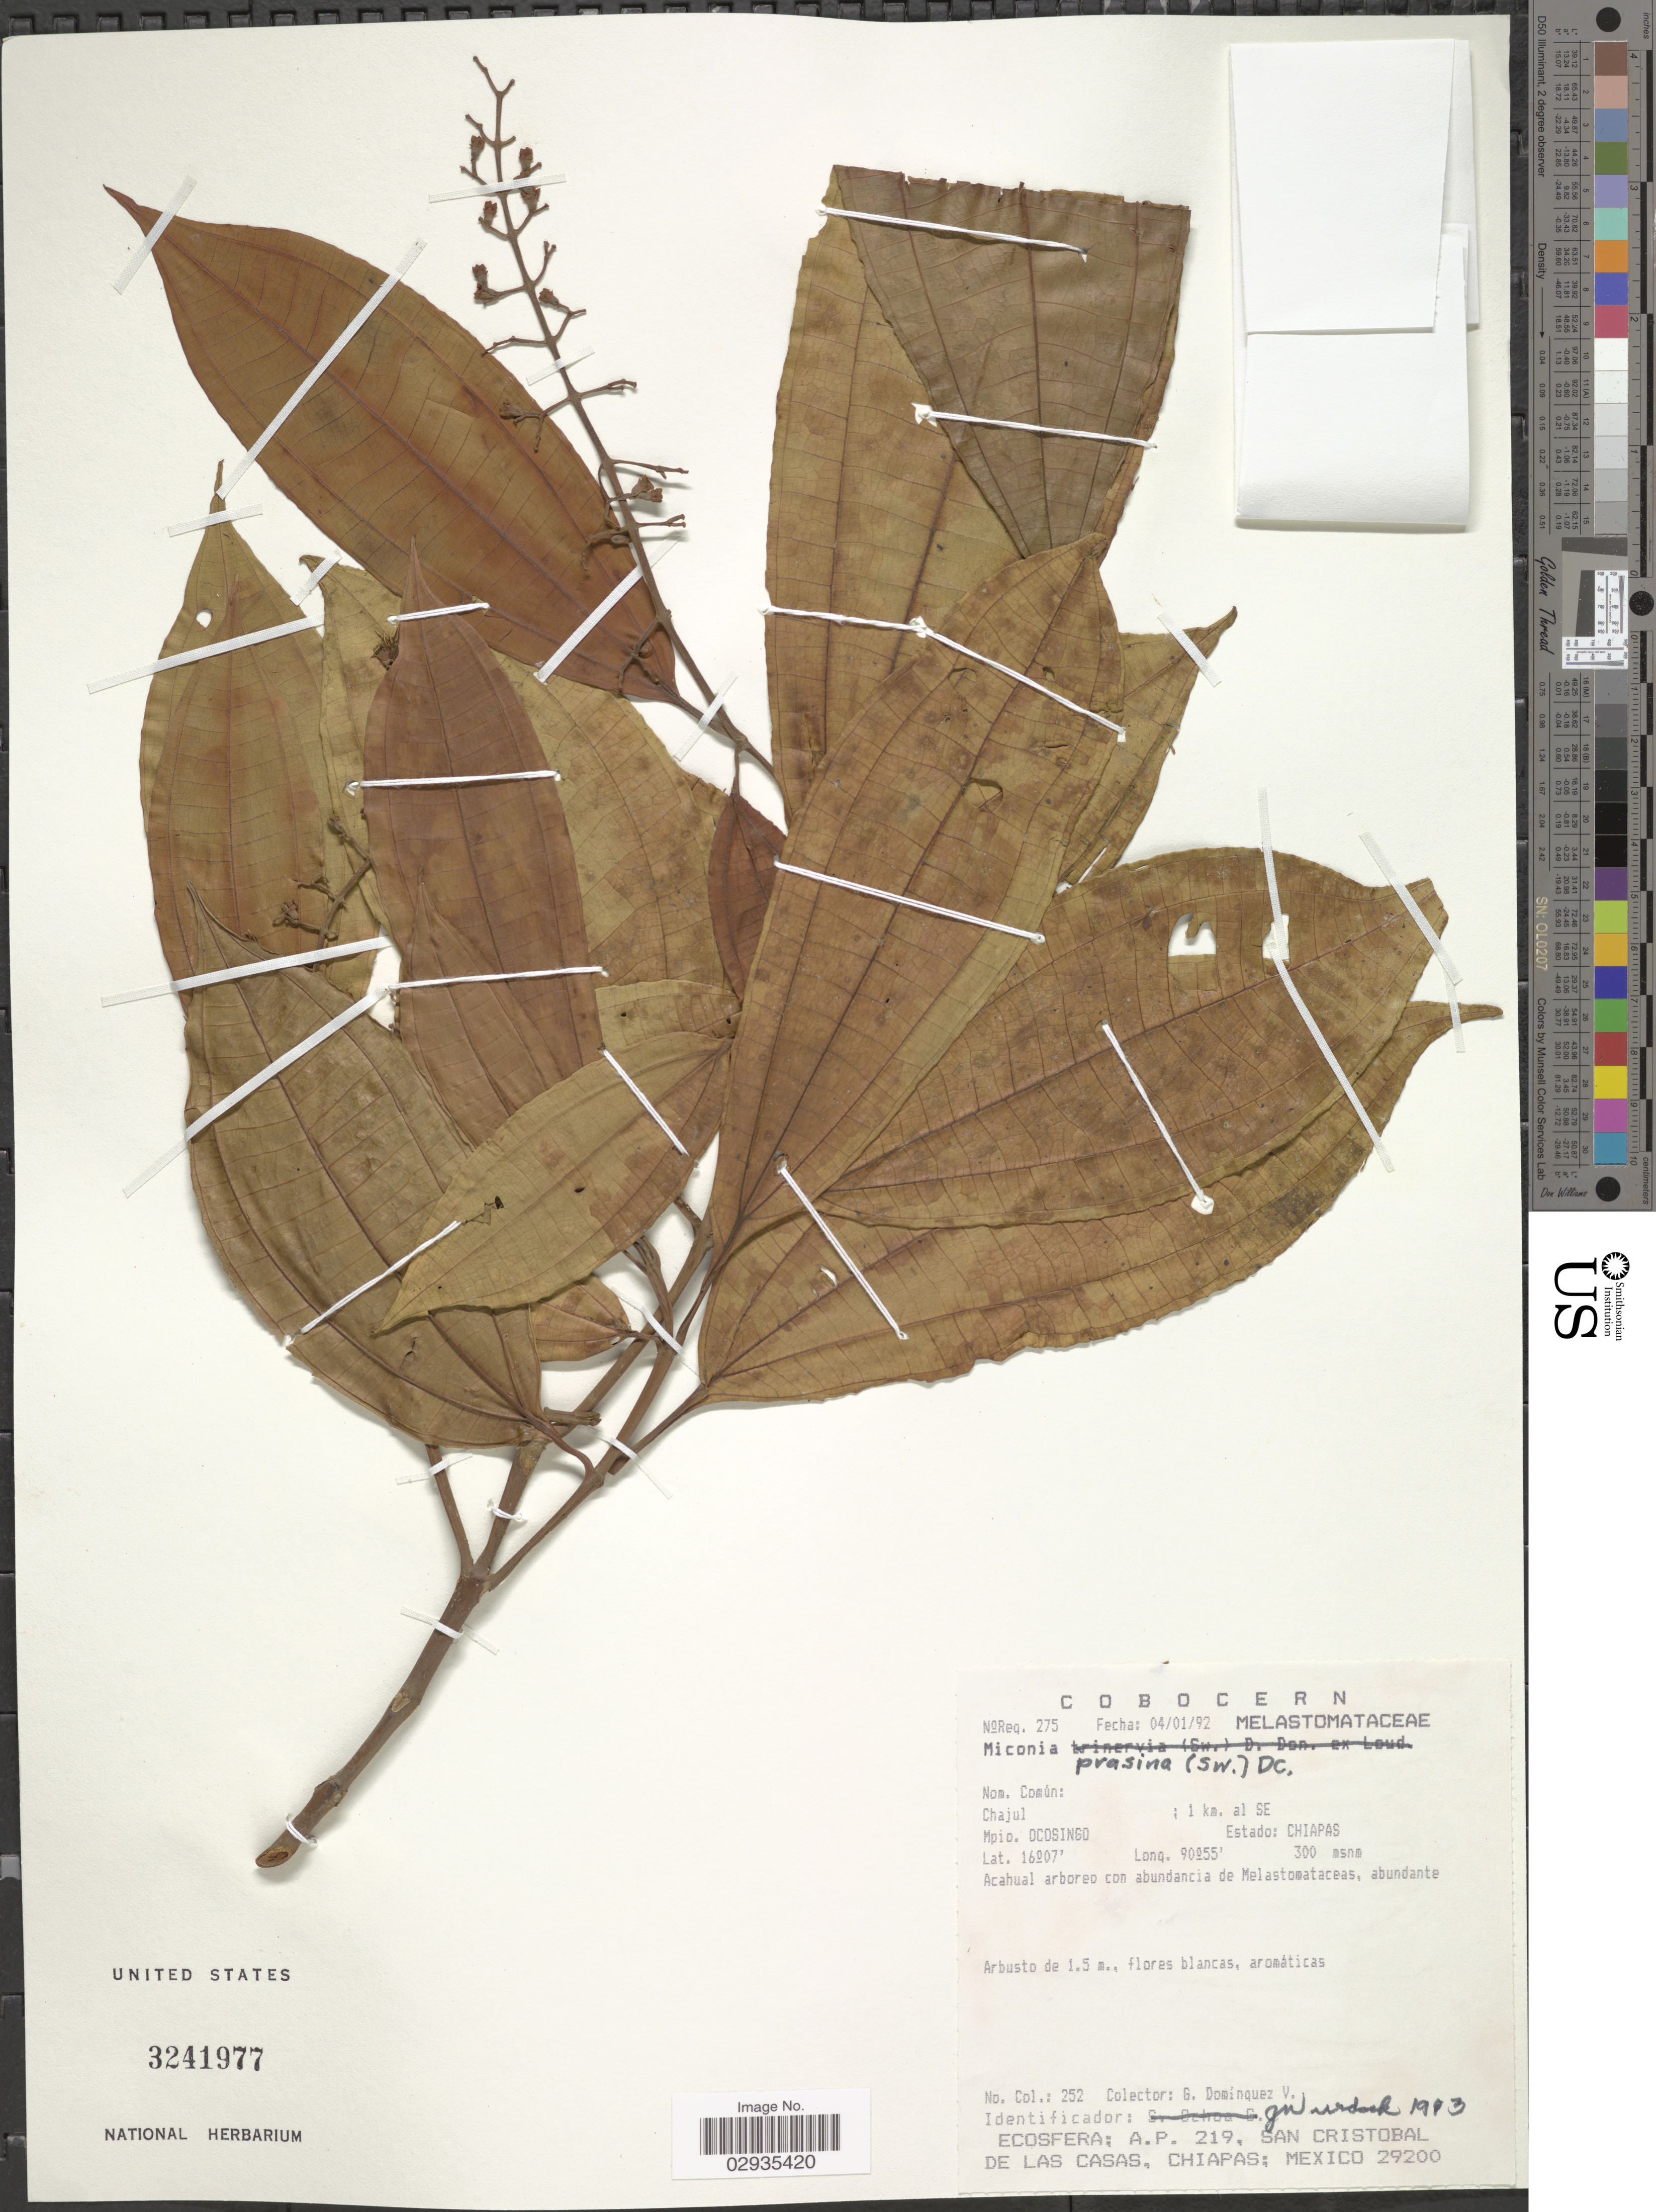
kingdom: Plantae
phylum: Tracheophyta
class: Magnoliopsida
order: Myrtales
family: Melastomataceae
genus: Miconia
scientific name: Miconia prasina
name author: (Sw.) DC.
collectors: G. Dominquez V.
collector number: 252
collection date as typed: Transcribed d/m/y: 4/1/92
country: Mexico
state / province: Chiapas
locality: Chajul, 1 km. al SE, Mpio. Ocosingo.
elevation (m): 300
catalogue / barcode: US 3241977